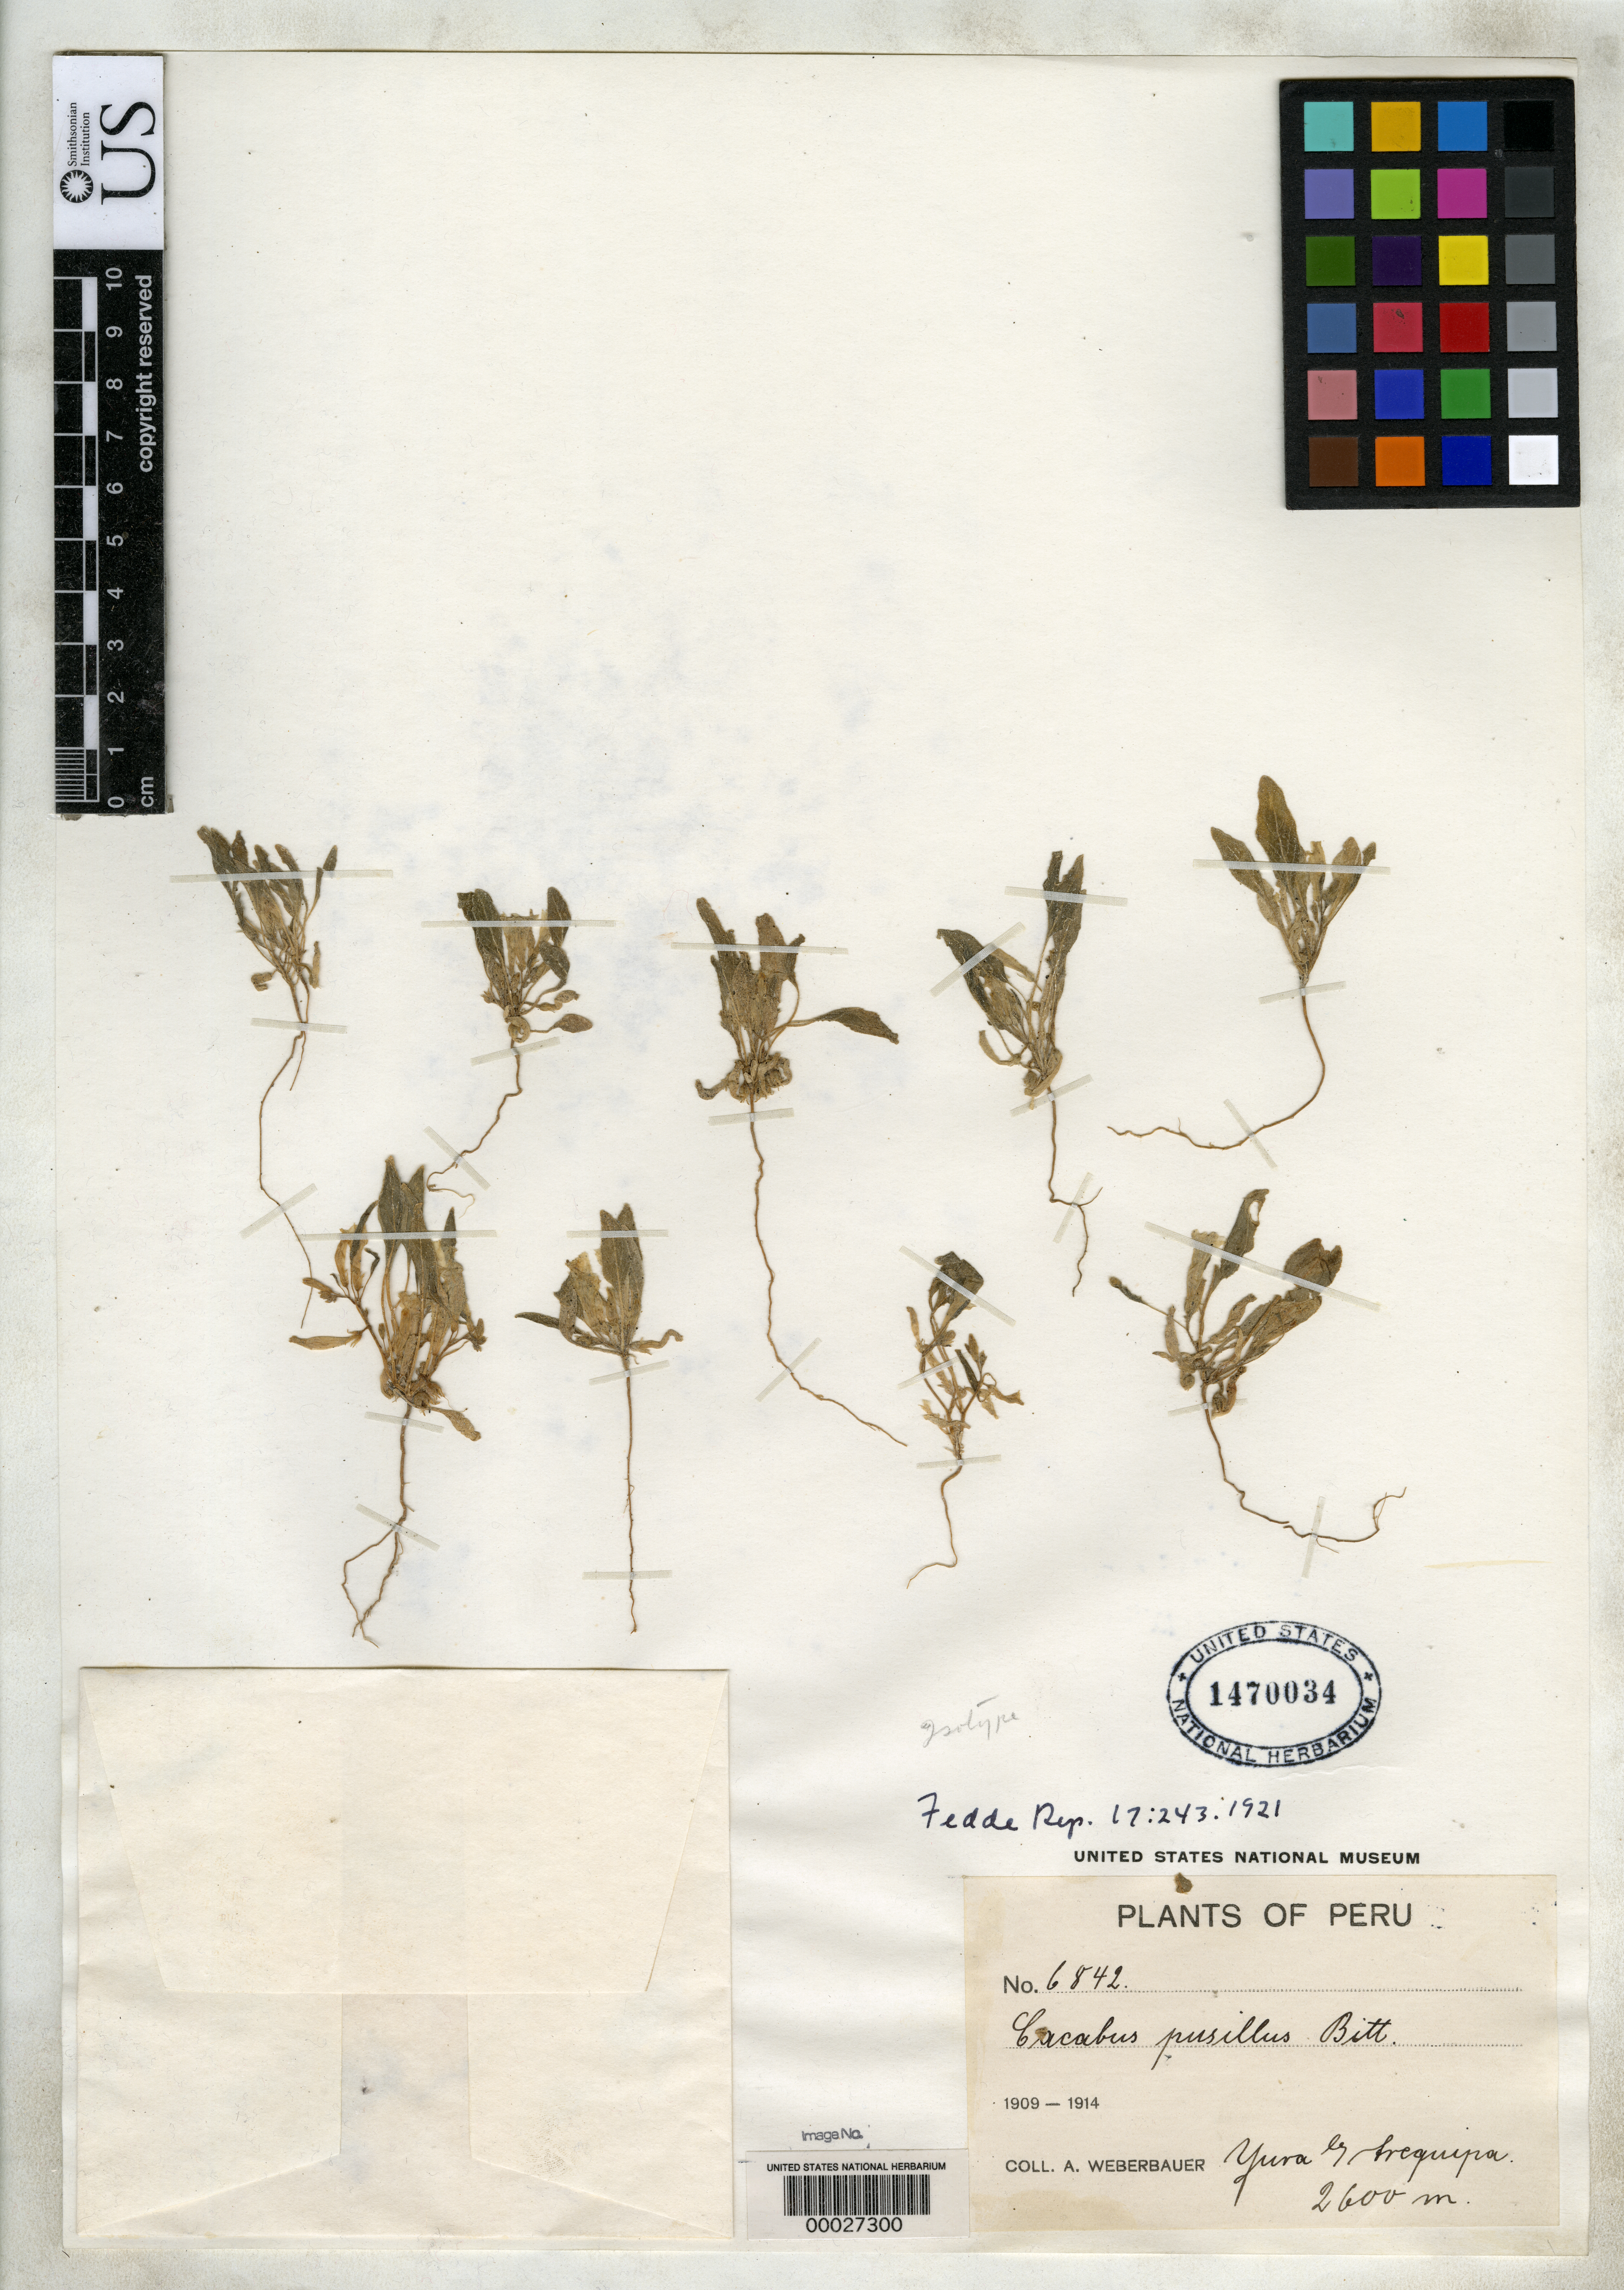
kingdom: Plantae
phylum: Tracheophyta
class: Magnoliopsida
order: Solanales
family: Solanaceae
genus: Cacabus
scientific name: Cacabus pusillus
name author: Bitter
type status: Isotype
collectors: A. Weberbauer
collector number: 6842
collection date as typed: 1909 to -- --- 1914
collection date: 1909/1914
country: Peru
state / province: Arequipa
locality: Yura bei Arequipa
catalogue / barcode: US 1470034